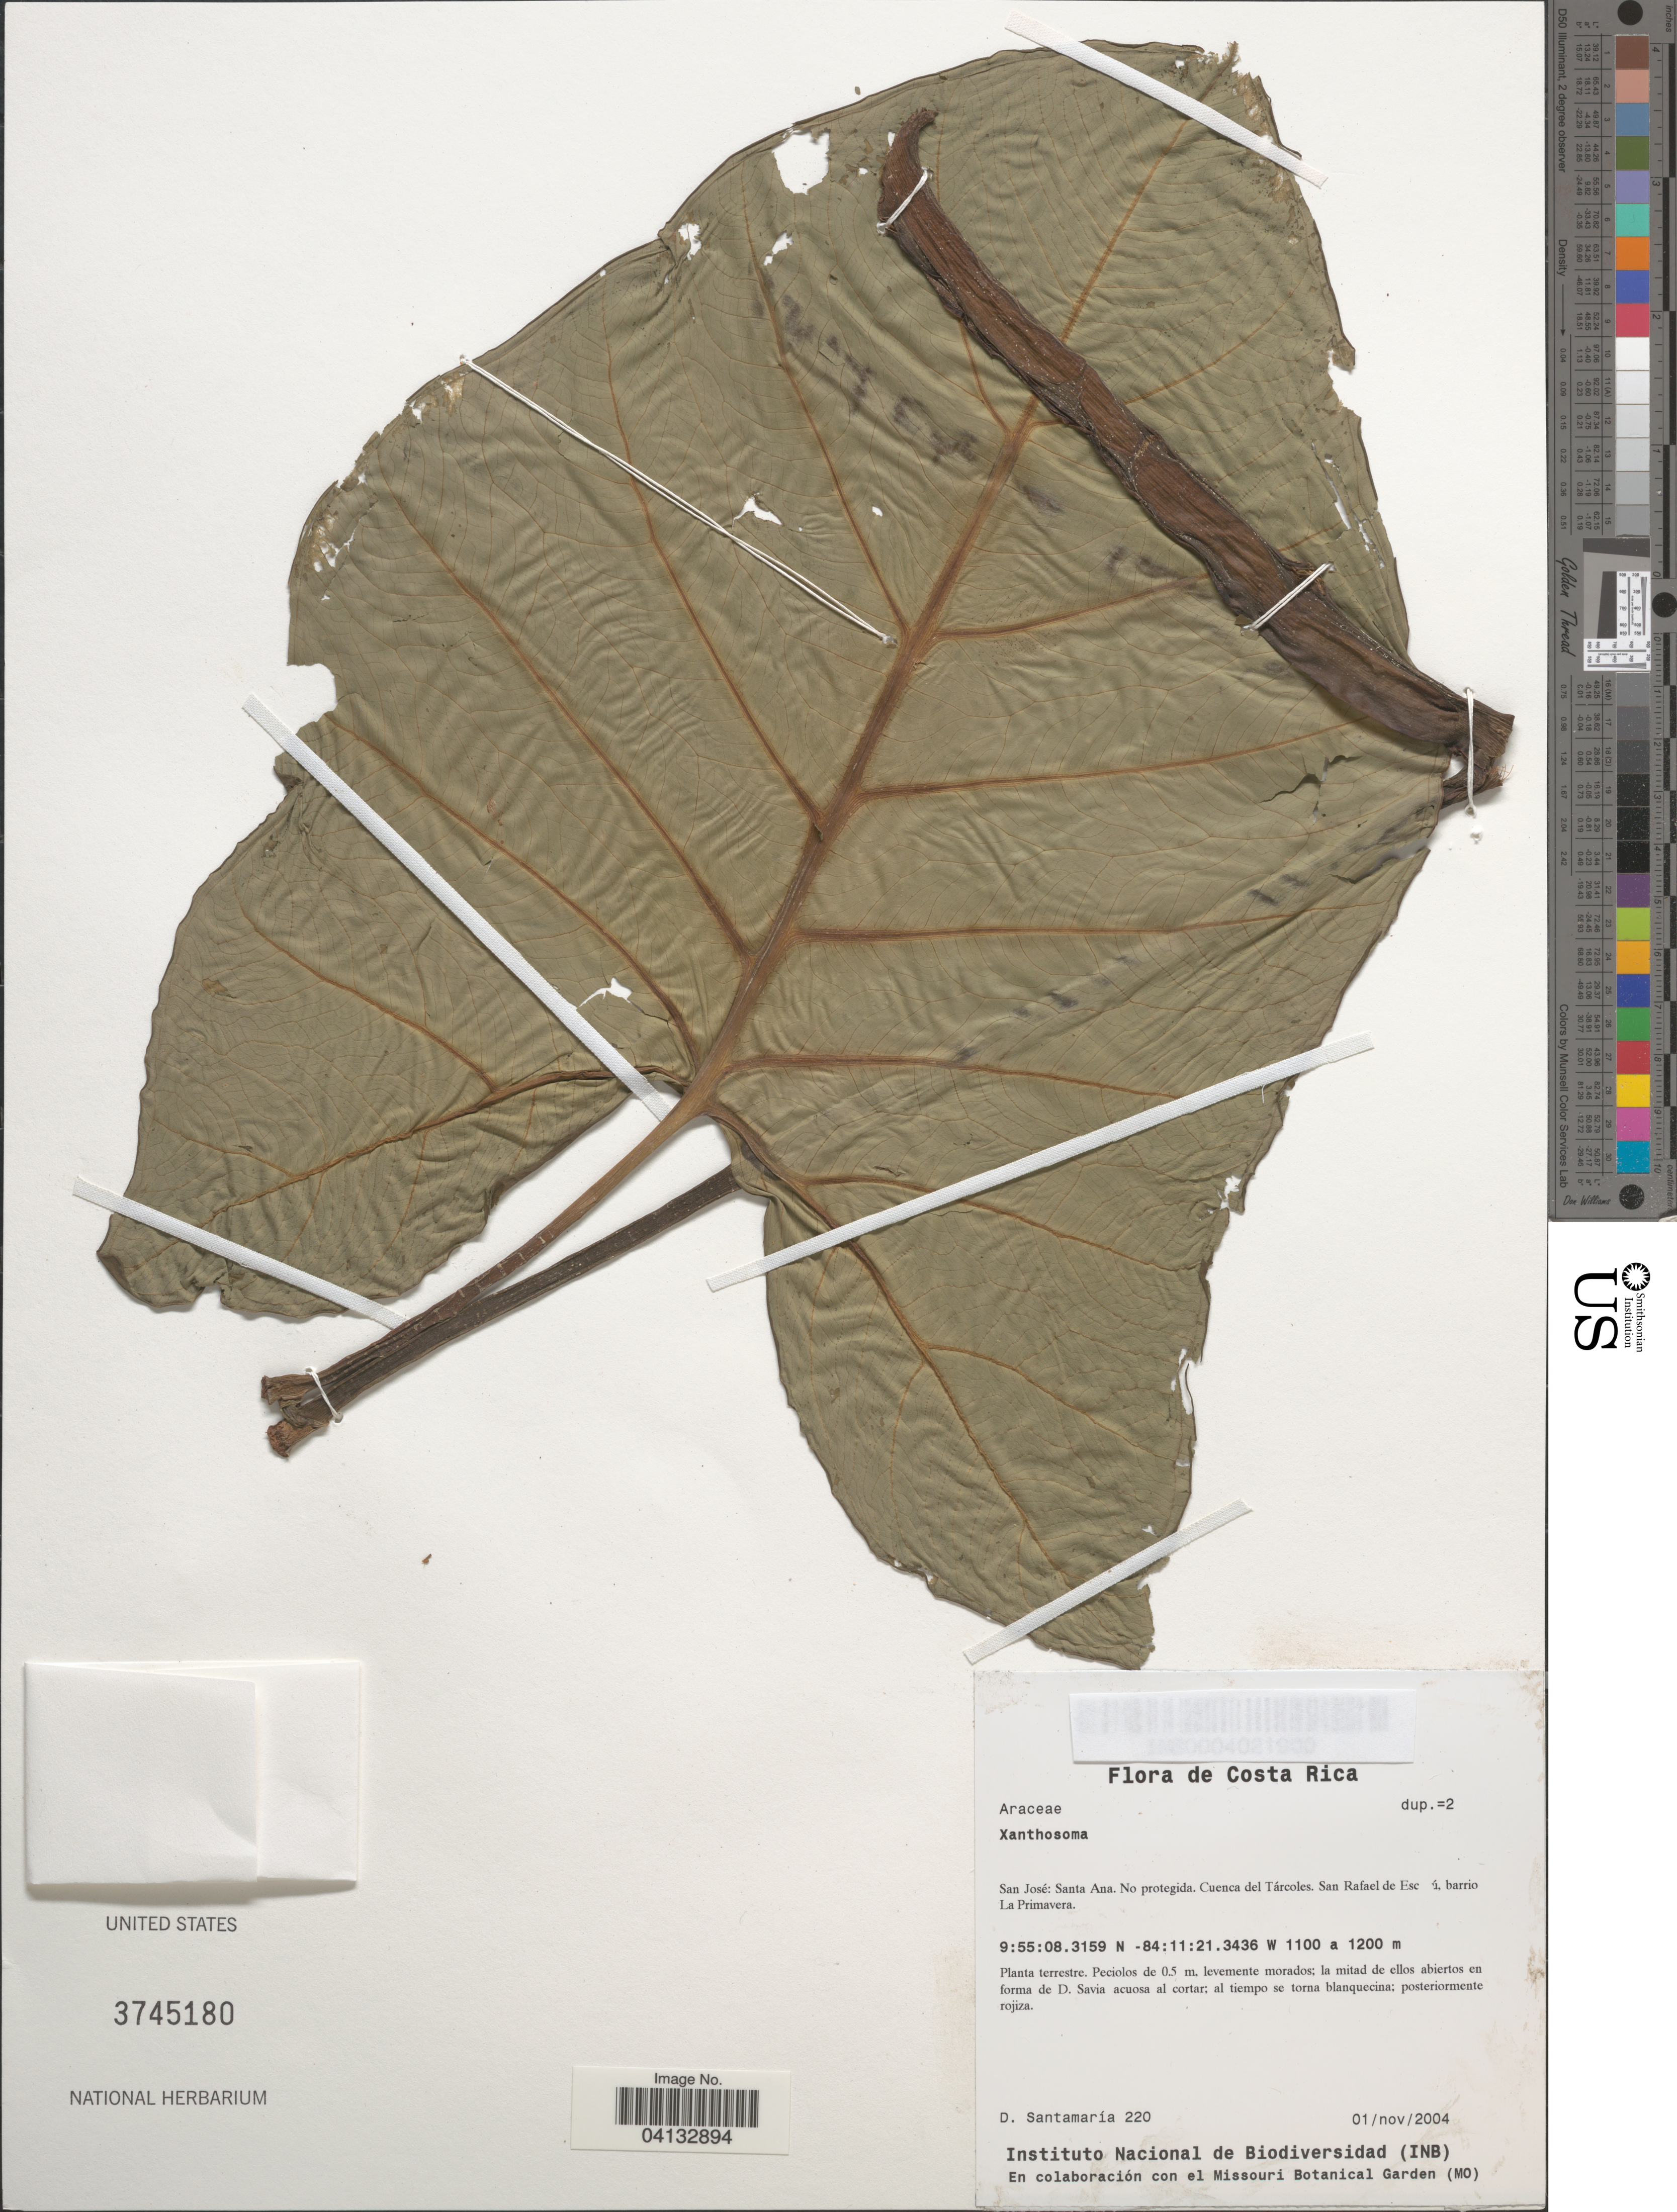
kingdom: Plantae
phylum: Tracheophyta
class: Liliopsida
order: Alismatales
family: Araceae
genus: Xanthosoma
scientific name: Xanthosoma sp.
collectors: D. Santamaria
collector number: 220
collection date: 2004-11-01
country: Costa Rica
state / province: San José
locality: Santa Ana. No protegida. Cuenca del Tárcoles. San Rafael de Escazú, barrio La Primavera.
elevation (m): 1100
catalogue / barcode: US 3745180